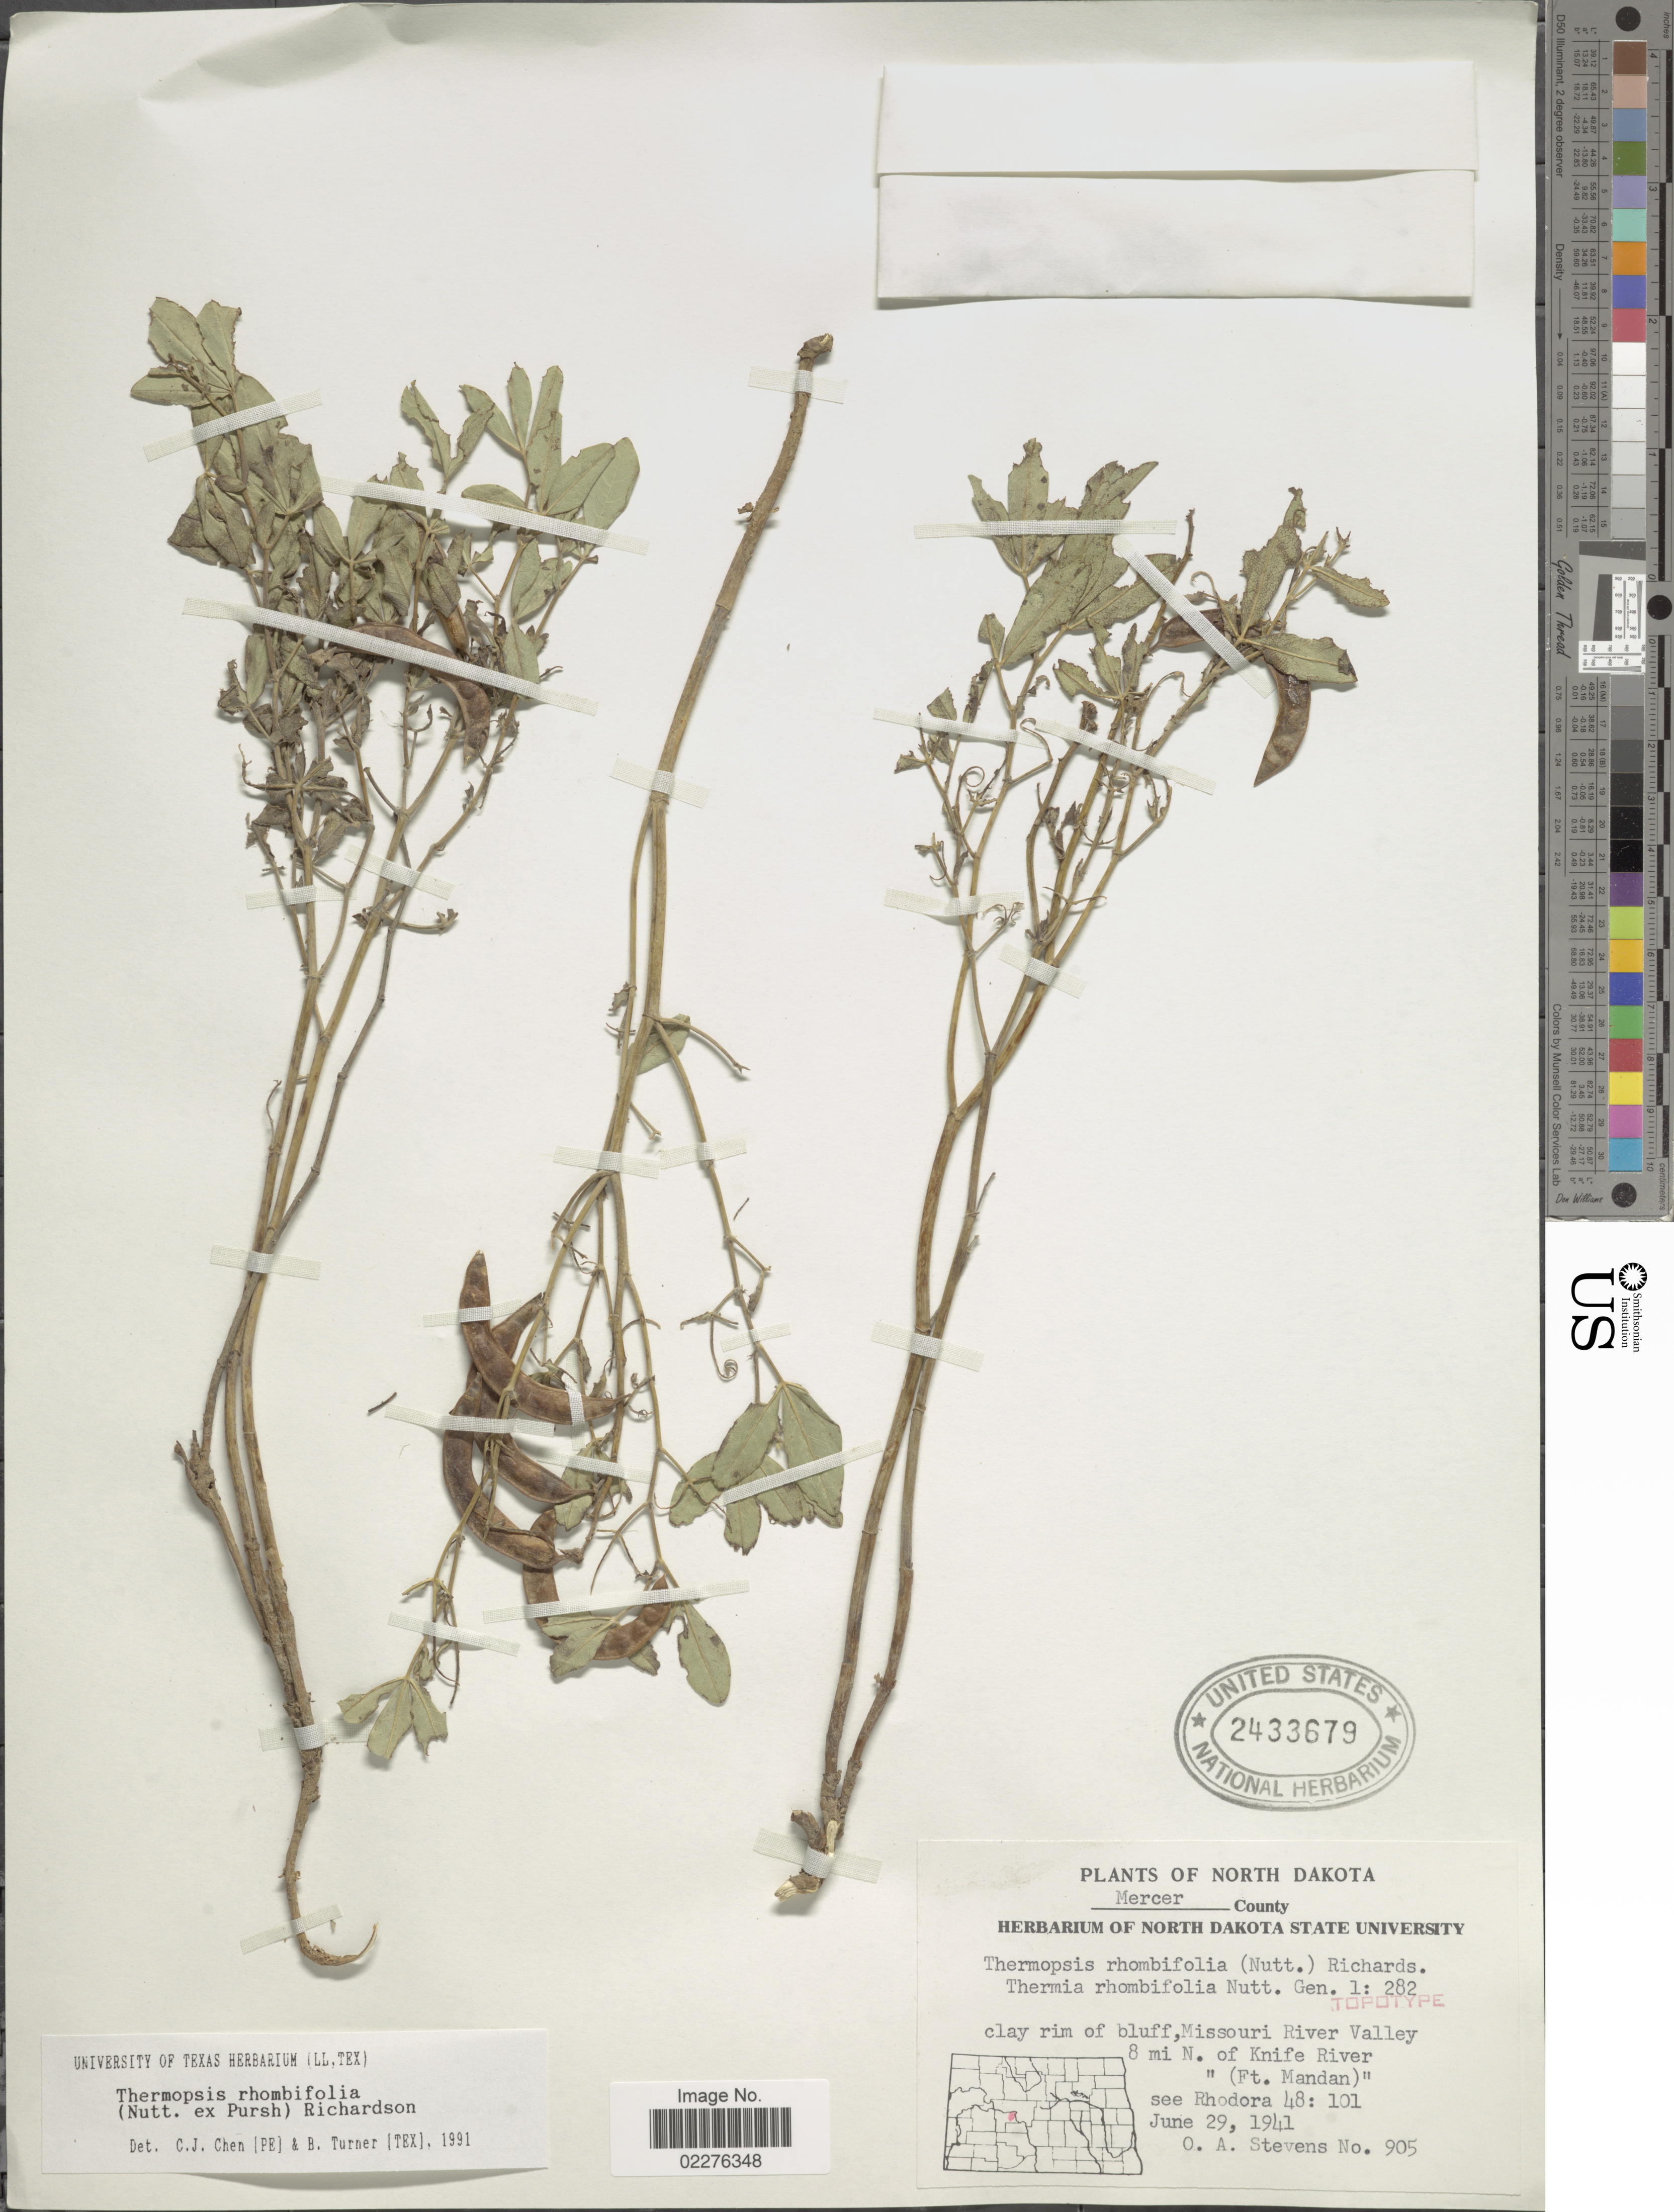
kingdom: Plantae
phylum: Tracheophyta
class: Magnoliopsida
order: Fabales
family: Fabaceae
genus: Thermopsis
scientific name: Thermopsis rhombifolia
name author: Richardson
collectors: O. A. Stevens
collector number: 905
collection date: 1941-06-29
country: United States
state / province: North Dakota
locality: Mercer County, clay rim of bluff, Missouri River Valley 8 mi N of KNife River '(Ft Mandan)'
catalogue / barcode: US 2433679